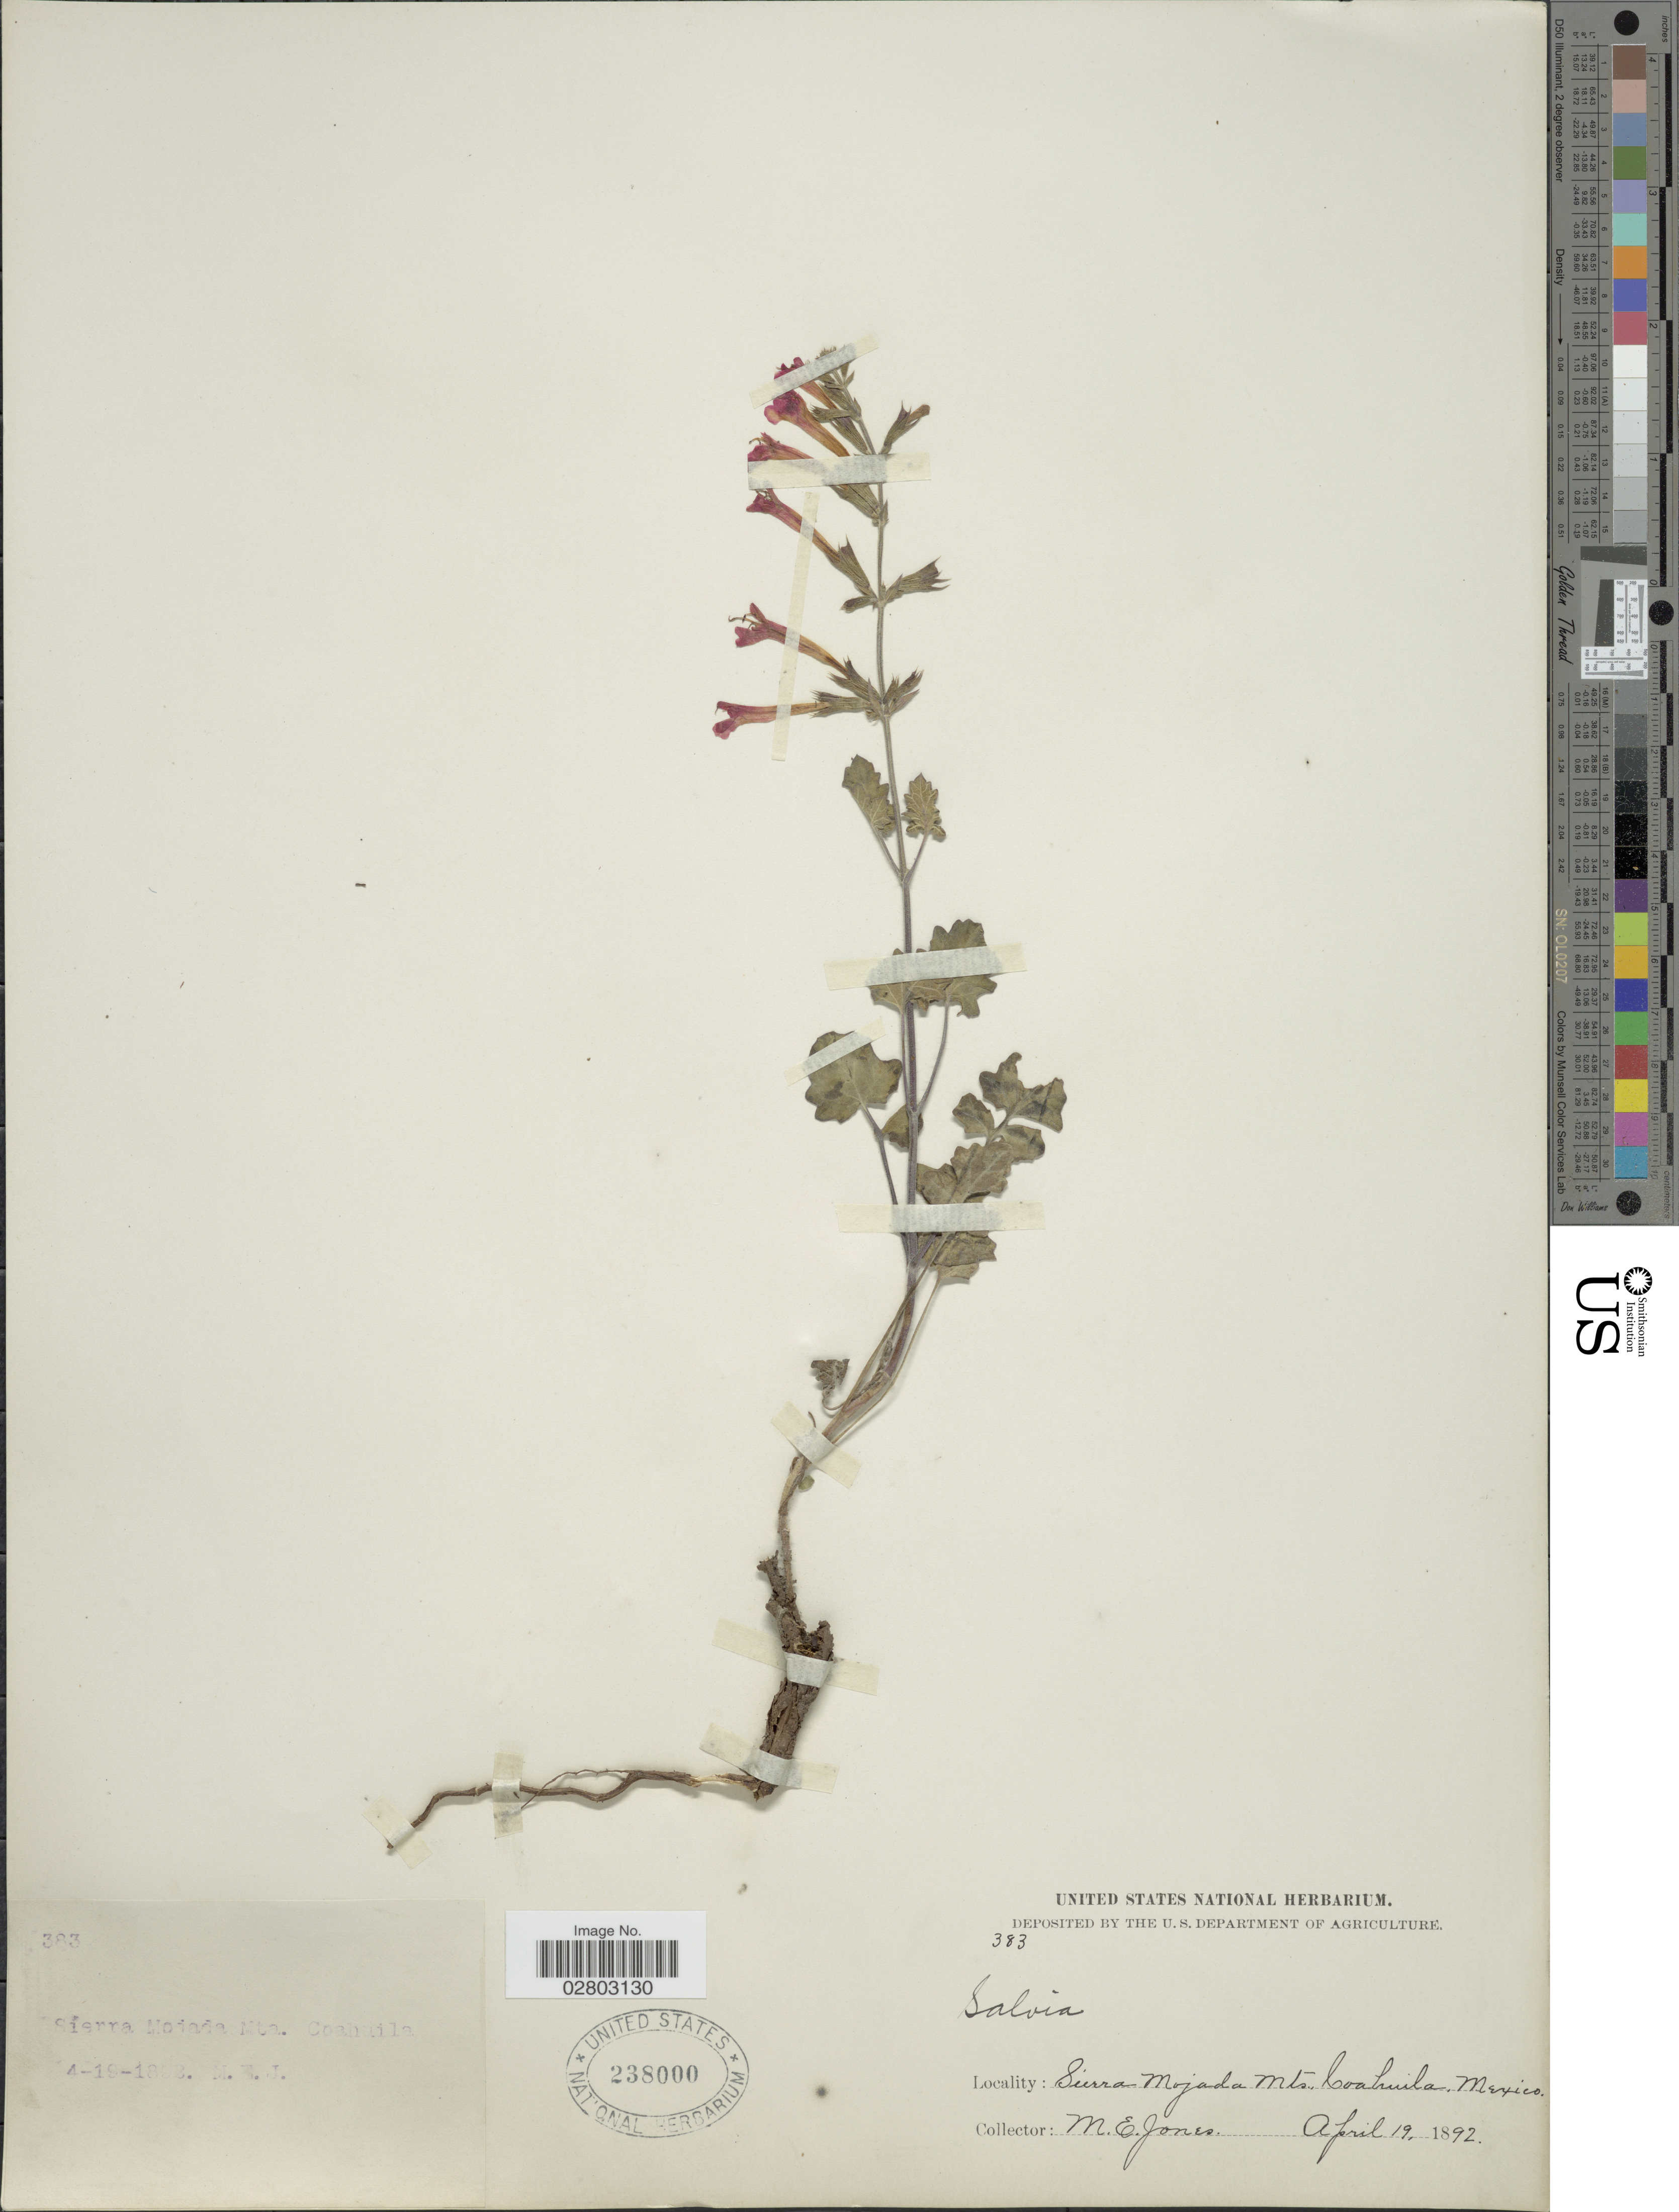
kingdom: Plantae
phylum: Tracheophyta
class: Magnoliopsida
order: Lamiales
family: Lamiaceae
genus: Salvia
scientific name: Salvia roemeriana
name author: Scheele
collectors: M. E. Jones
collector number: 383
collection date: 1892-04-19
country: Mexico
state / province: Coahuila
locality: Sierra Mojada Mts.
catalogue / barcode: US 238000